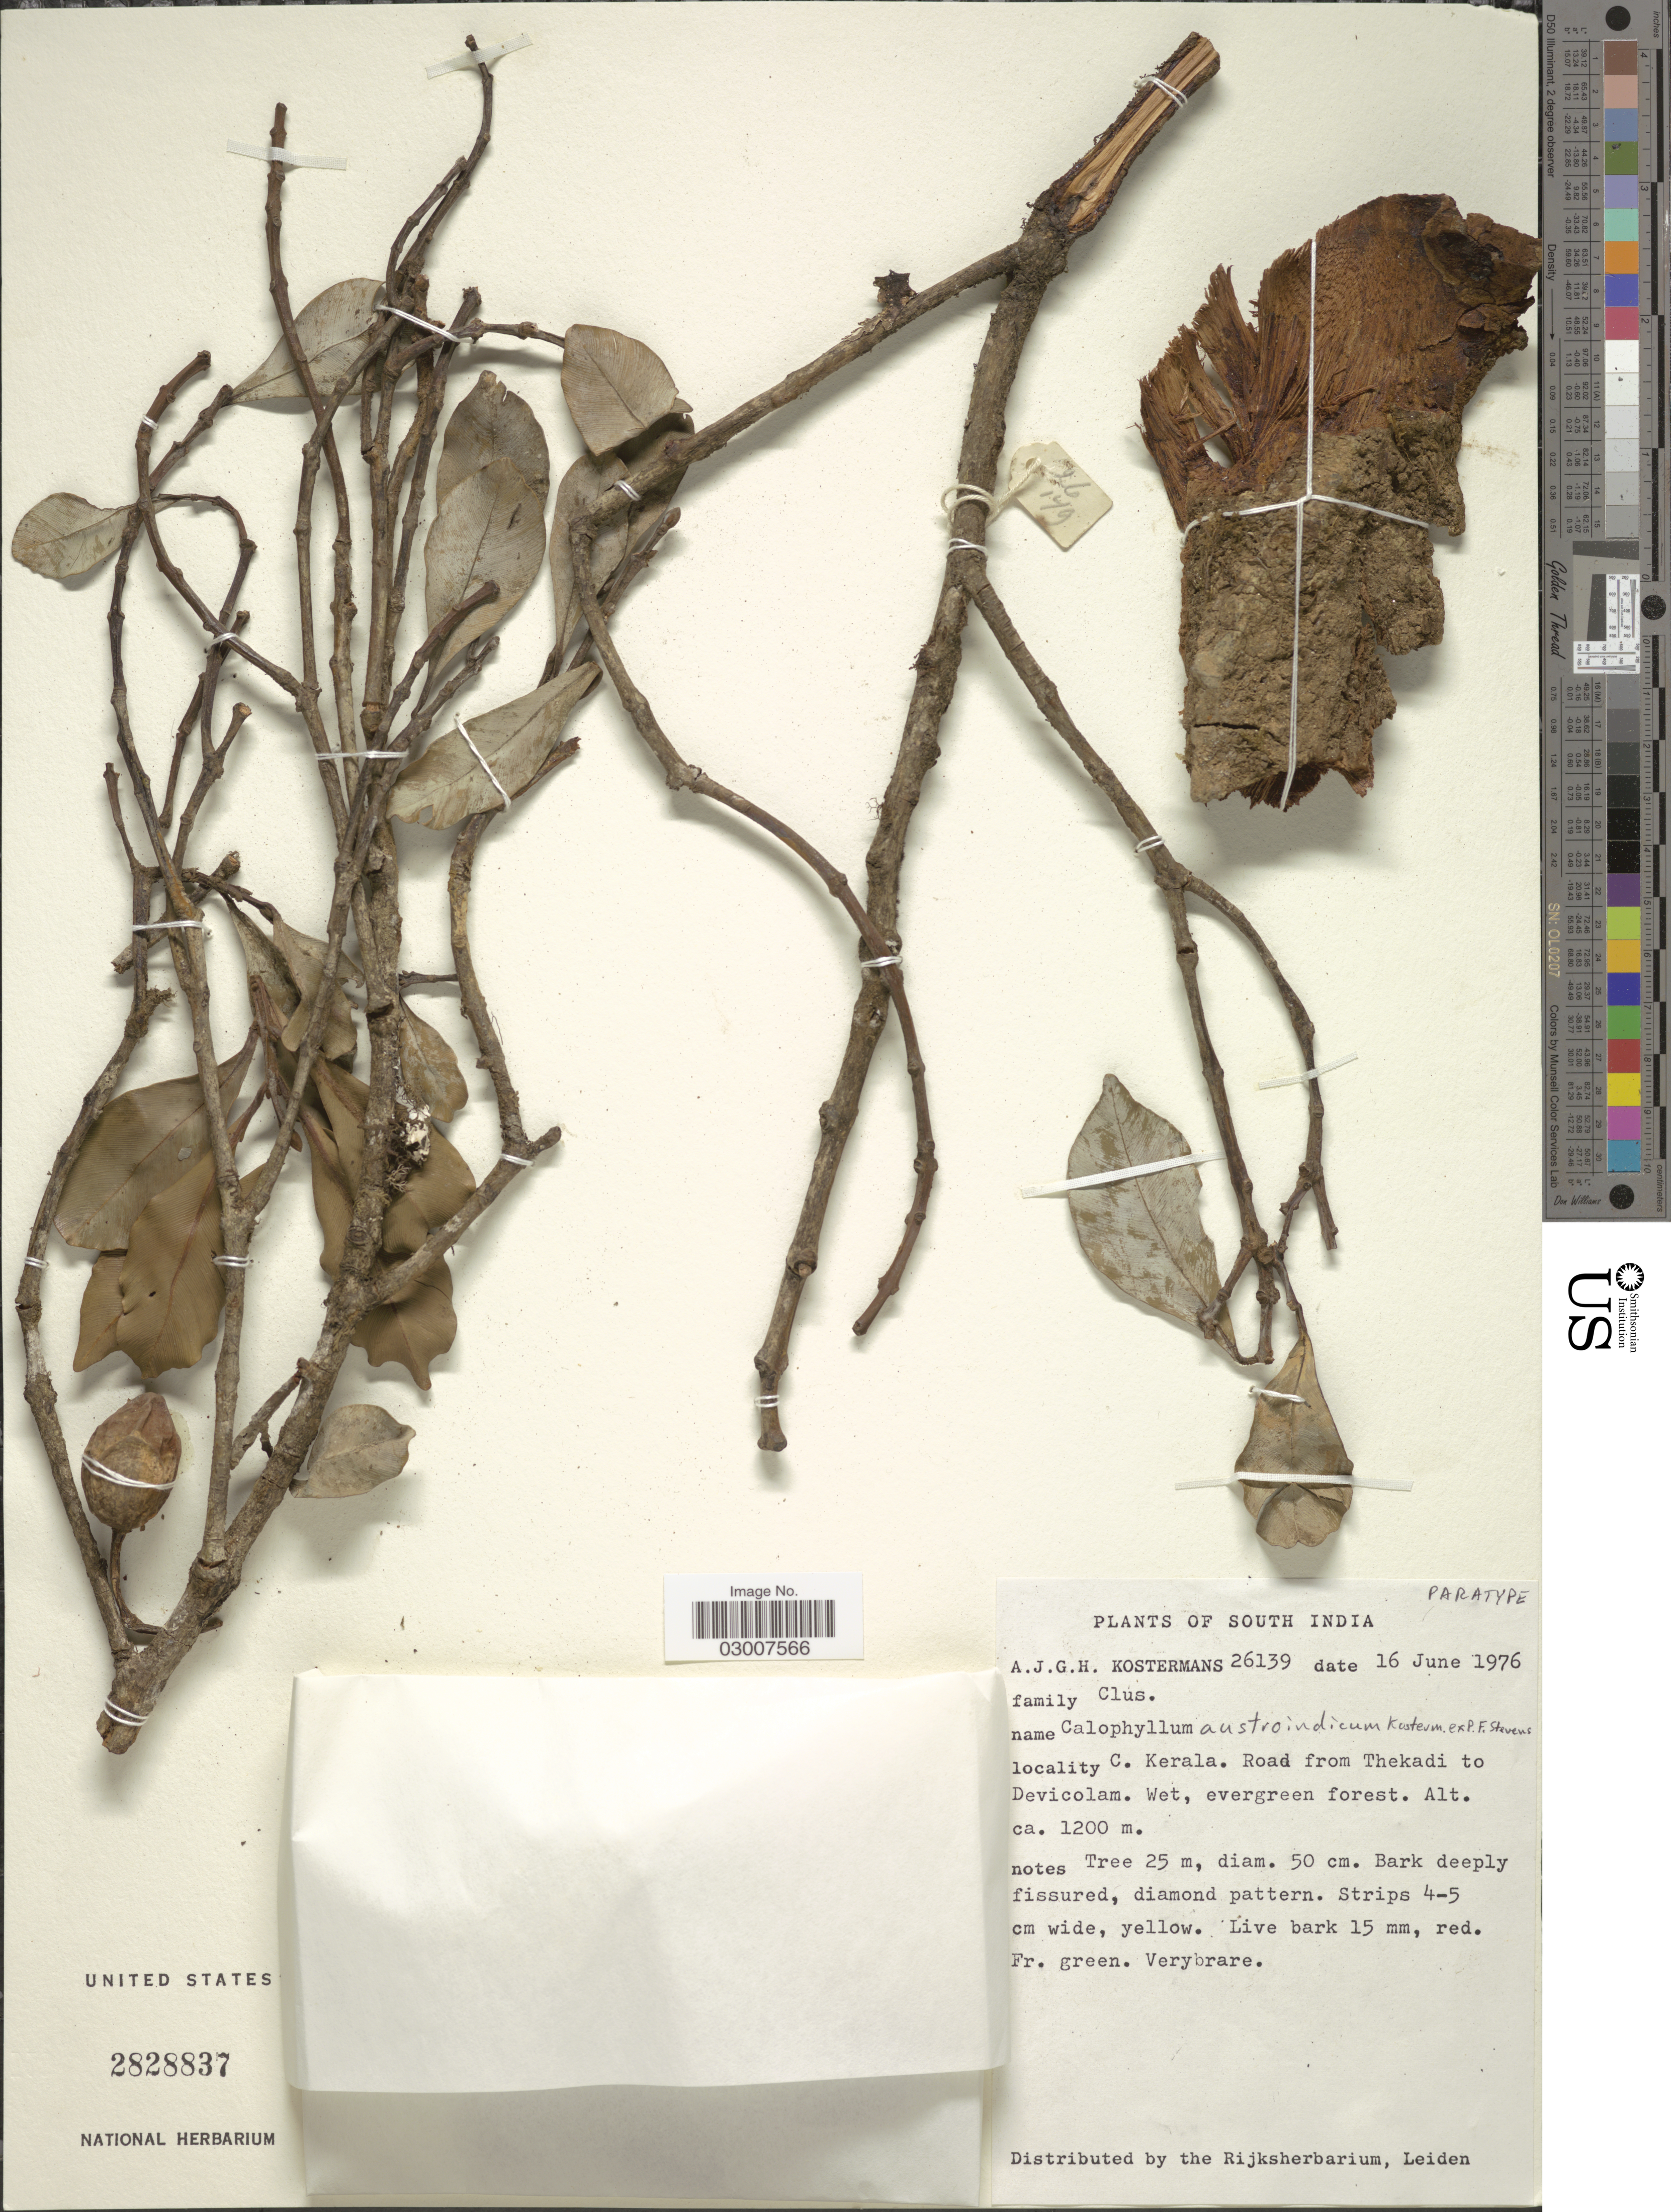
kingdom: Plantae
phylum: Tracheophyta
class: Magnoliopsida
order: Malpighiales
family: Calophyllaceae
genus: Calophyllum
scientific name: Calophyllum austroindicum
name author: Kosterm. ex P.F. Stevens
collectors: A. J. G. Kostermans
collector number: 26139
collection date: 1976-06-16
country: India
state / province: Kerala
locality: South India. C. Kerala. Road from Thekadi to Devicolam.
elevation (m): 1200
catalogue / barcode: US 2828837